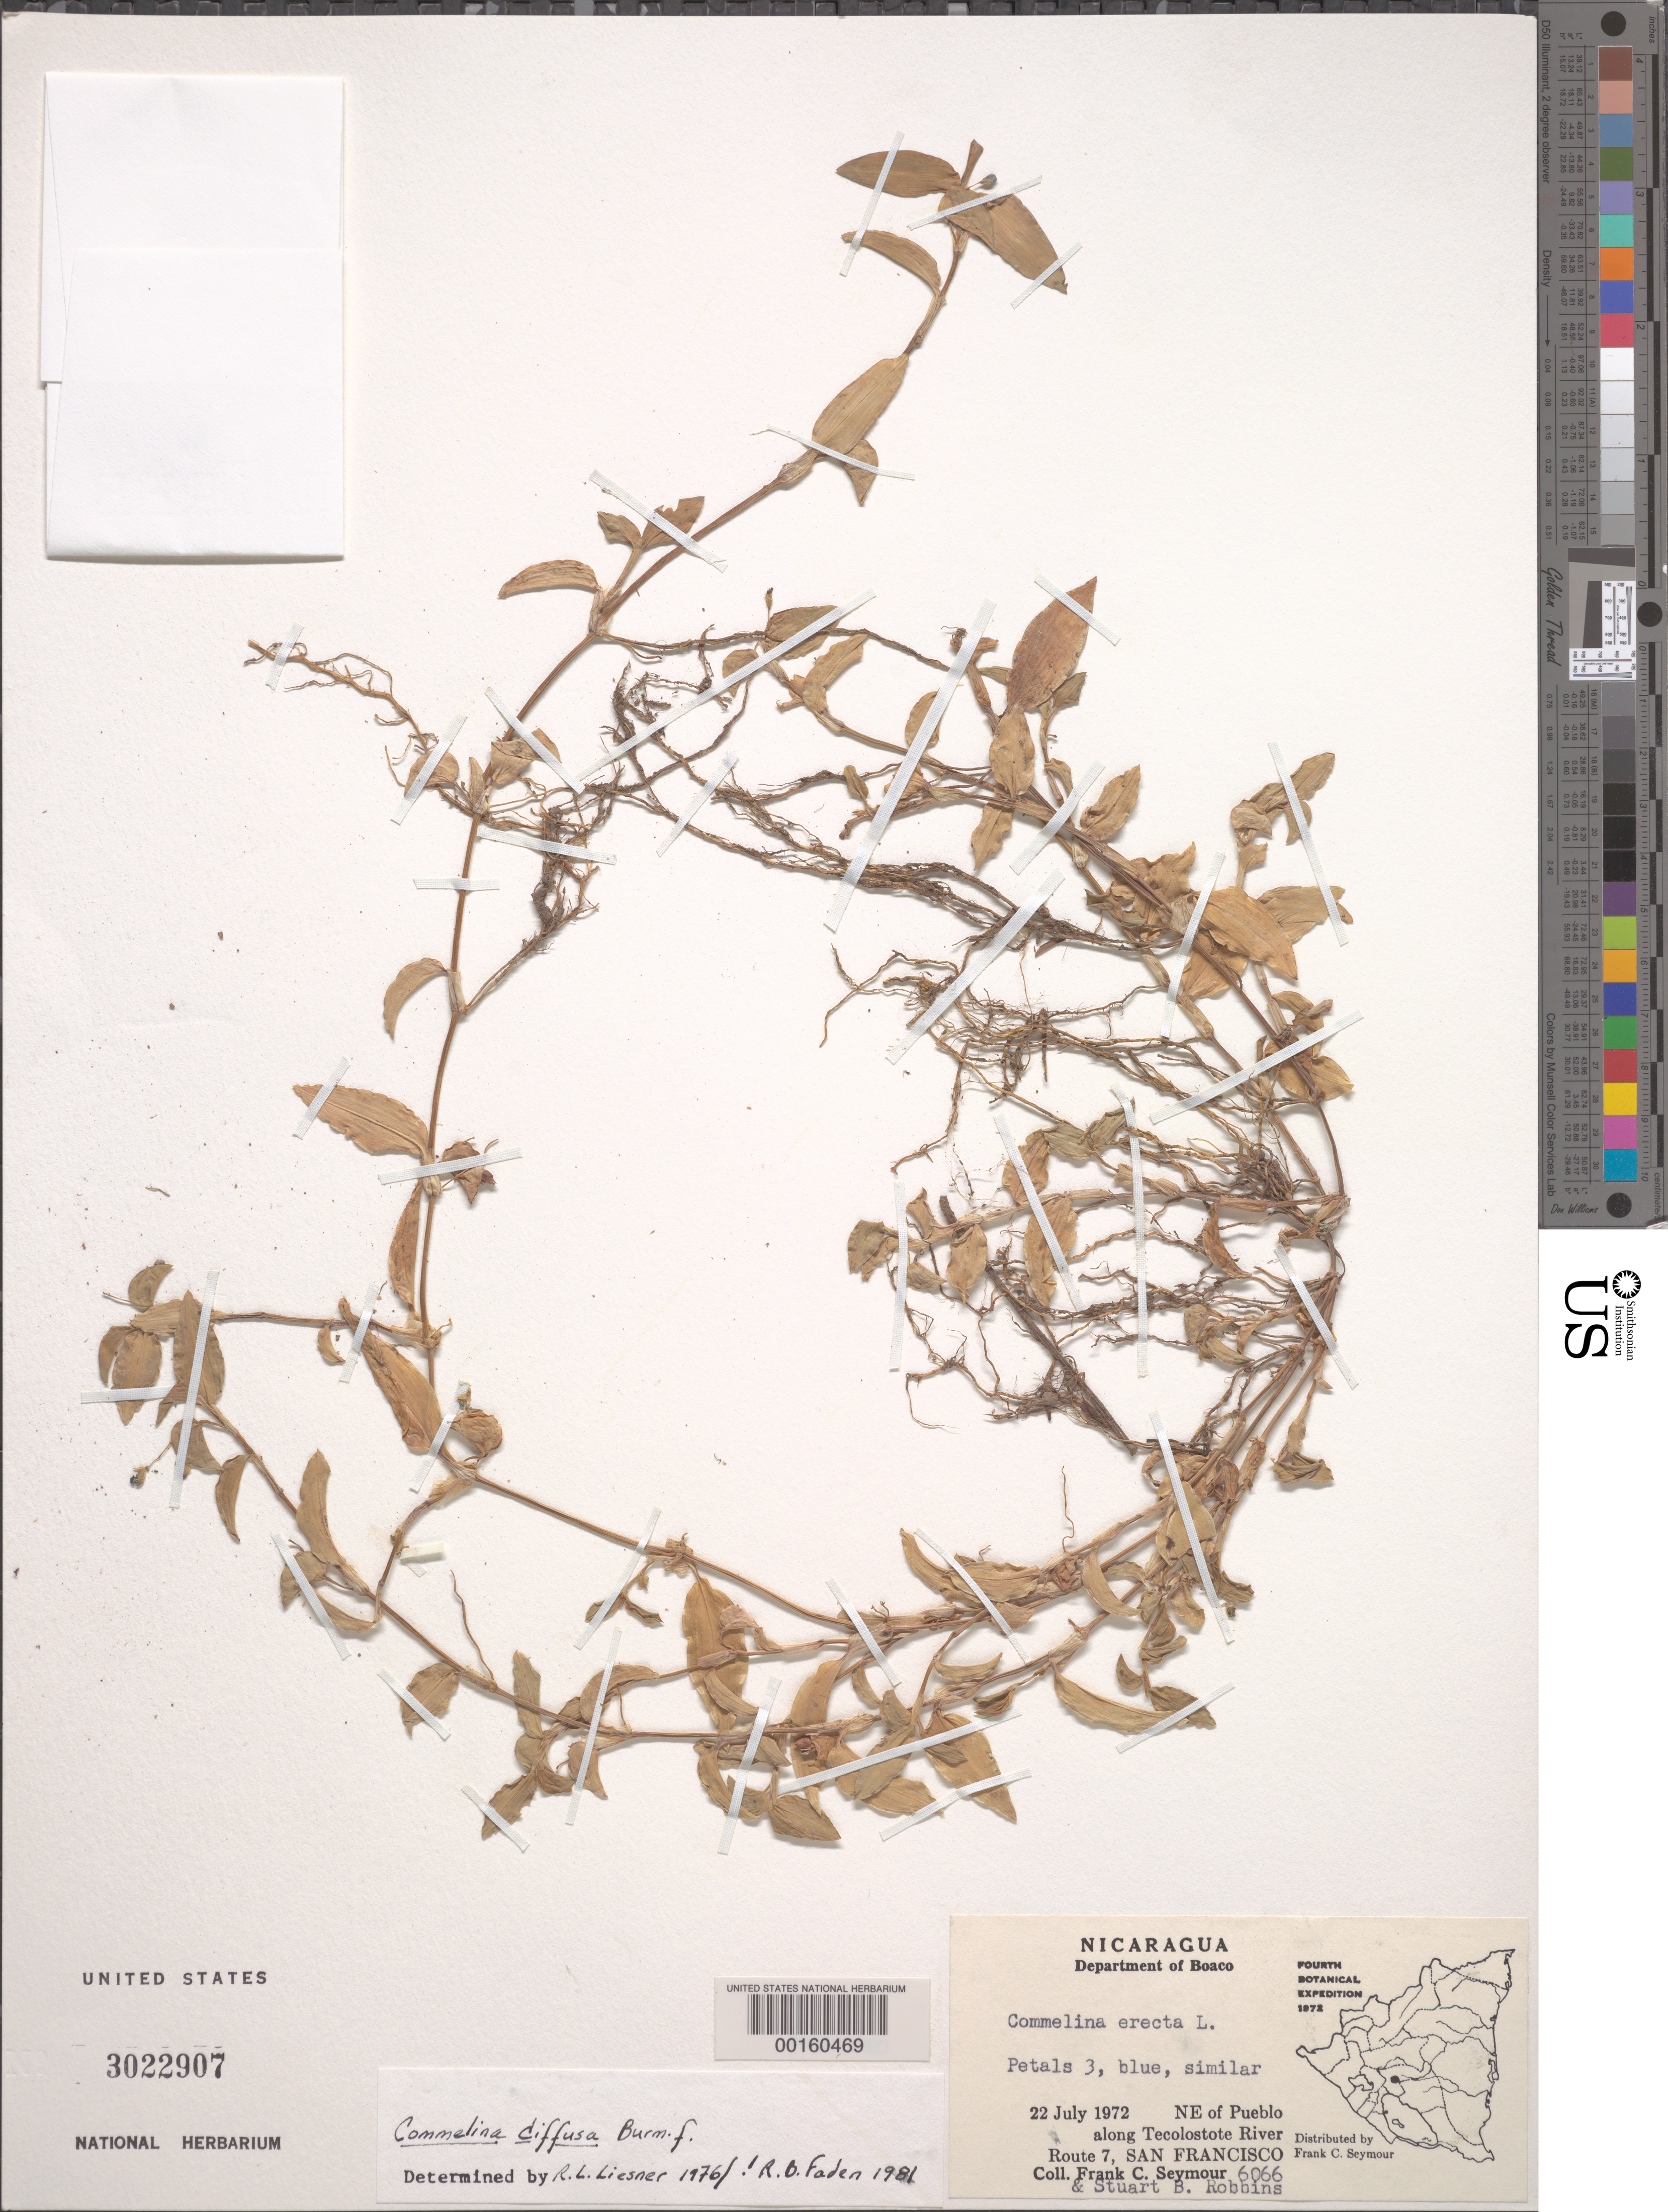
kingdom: Plantae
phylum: Tracheophyta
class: Liliopsida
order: Commelinales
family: Commelinaceae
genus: Commelina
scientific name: Commelina diffusa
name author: Burm. f.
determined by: Liesner, R. L.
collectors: F. C. Seymour & S. B. Robbins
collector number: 6066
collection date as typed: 22 Jul 1972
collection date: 1972-07-22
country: Nicaragua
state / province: Boaco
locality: Ne of pueblo, tecolostote river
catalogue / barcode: US 3022907